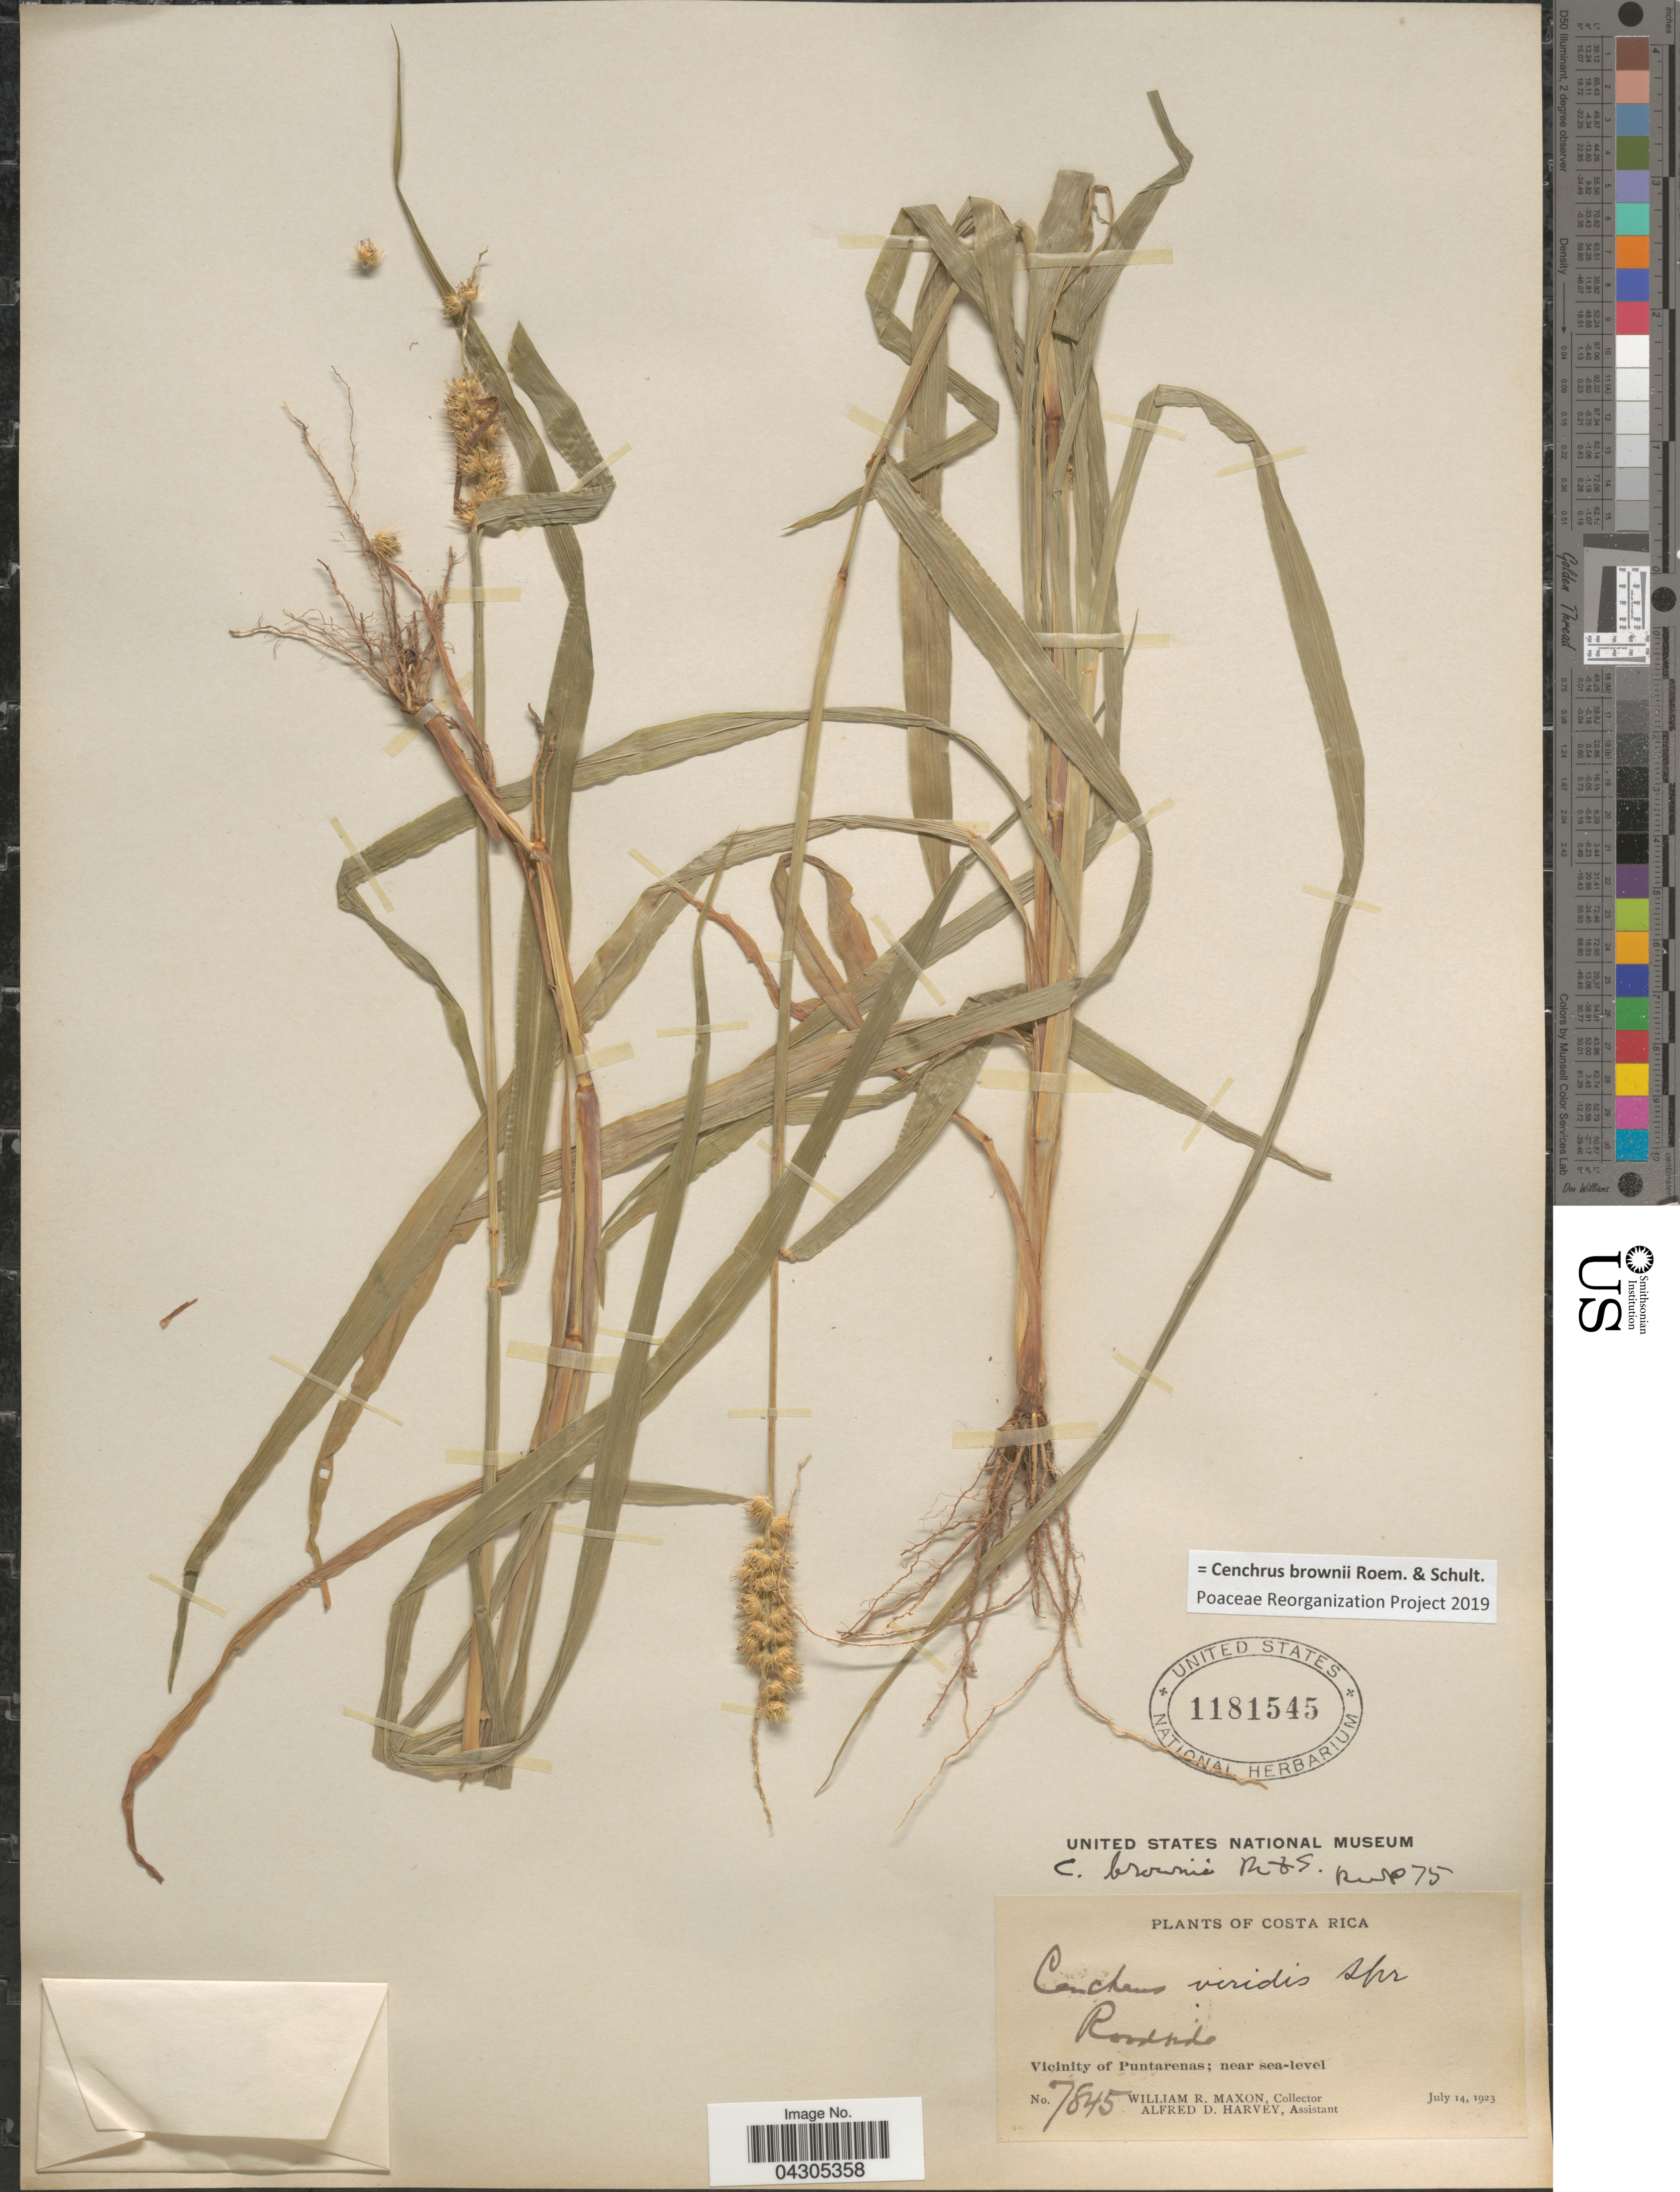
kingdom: Plantae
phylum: Tracheophyta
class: Liliopsida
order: Poales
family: Poaceae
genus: Cenchrus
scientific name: Cenchrus brownii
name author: Roem. & Schult.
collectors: W. R. Maxon & A. D. Harvey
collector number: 7845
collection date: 1923-07-14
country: Costa Rica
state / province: Puntarenas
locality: Roadside. Vicinity of Puntarenas.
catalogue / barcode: US 1181545